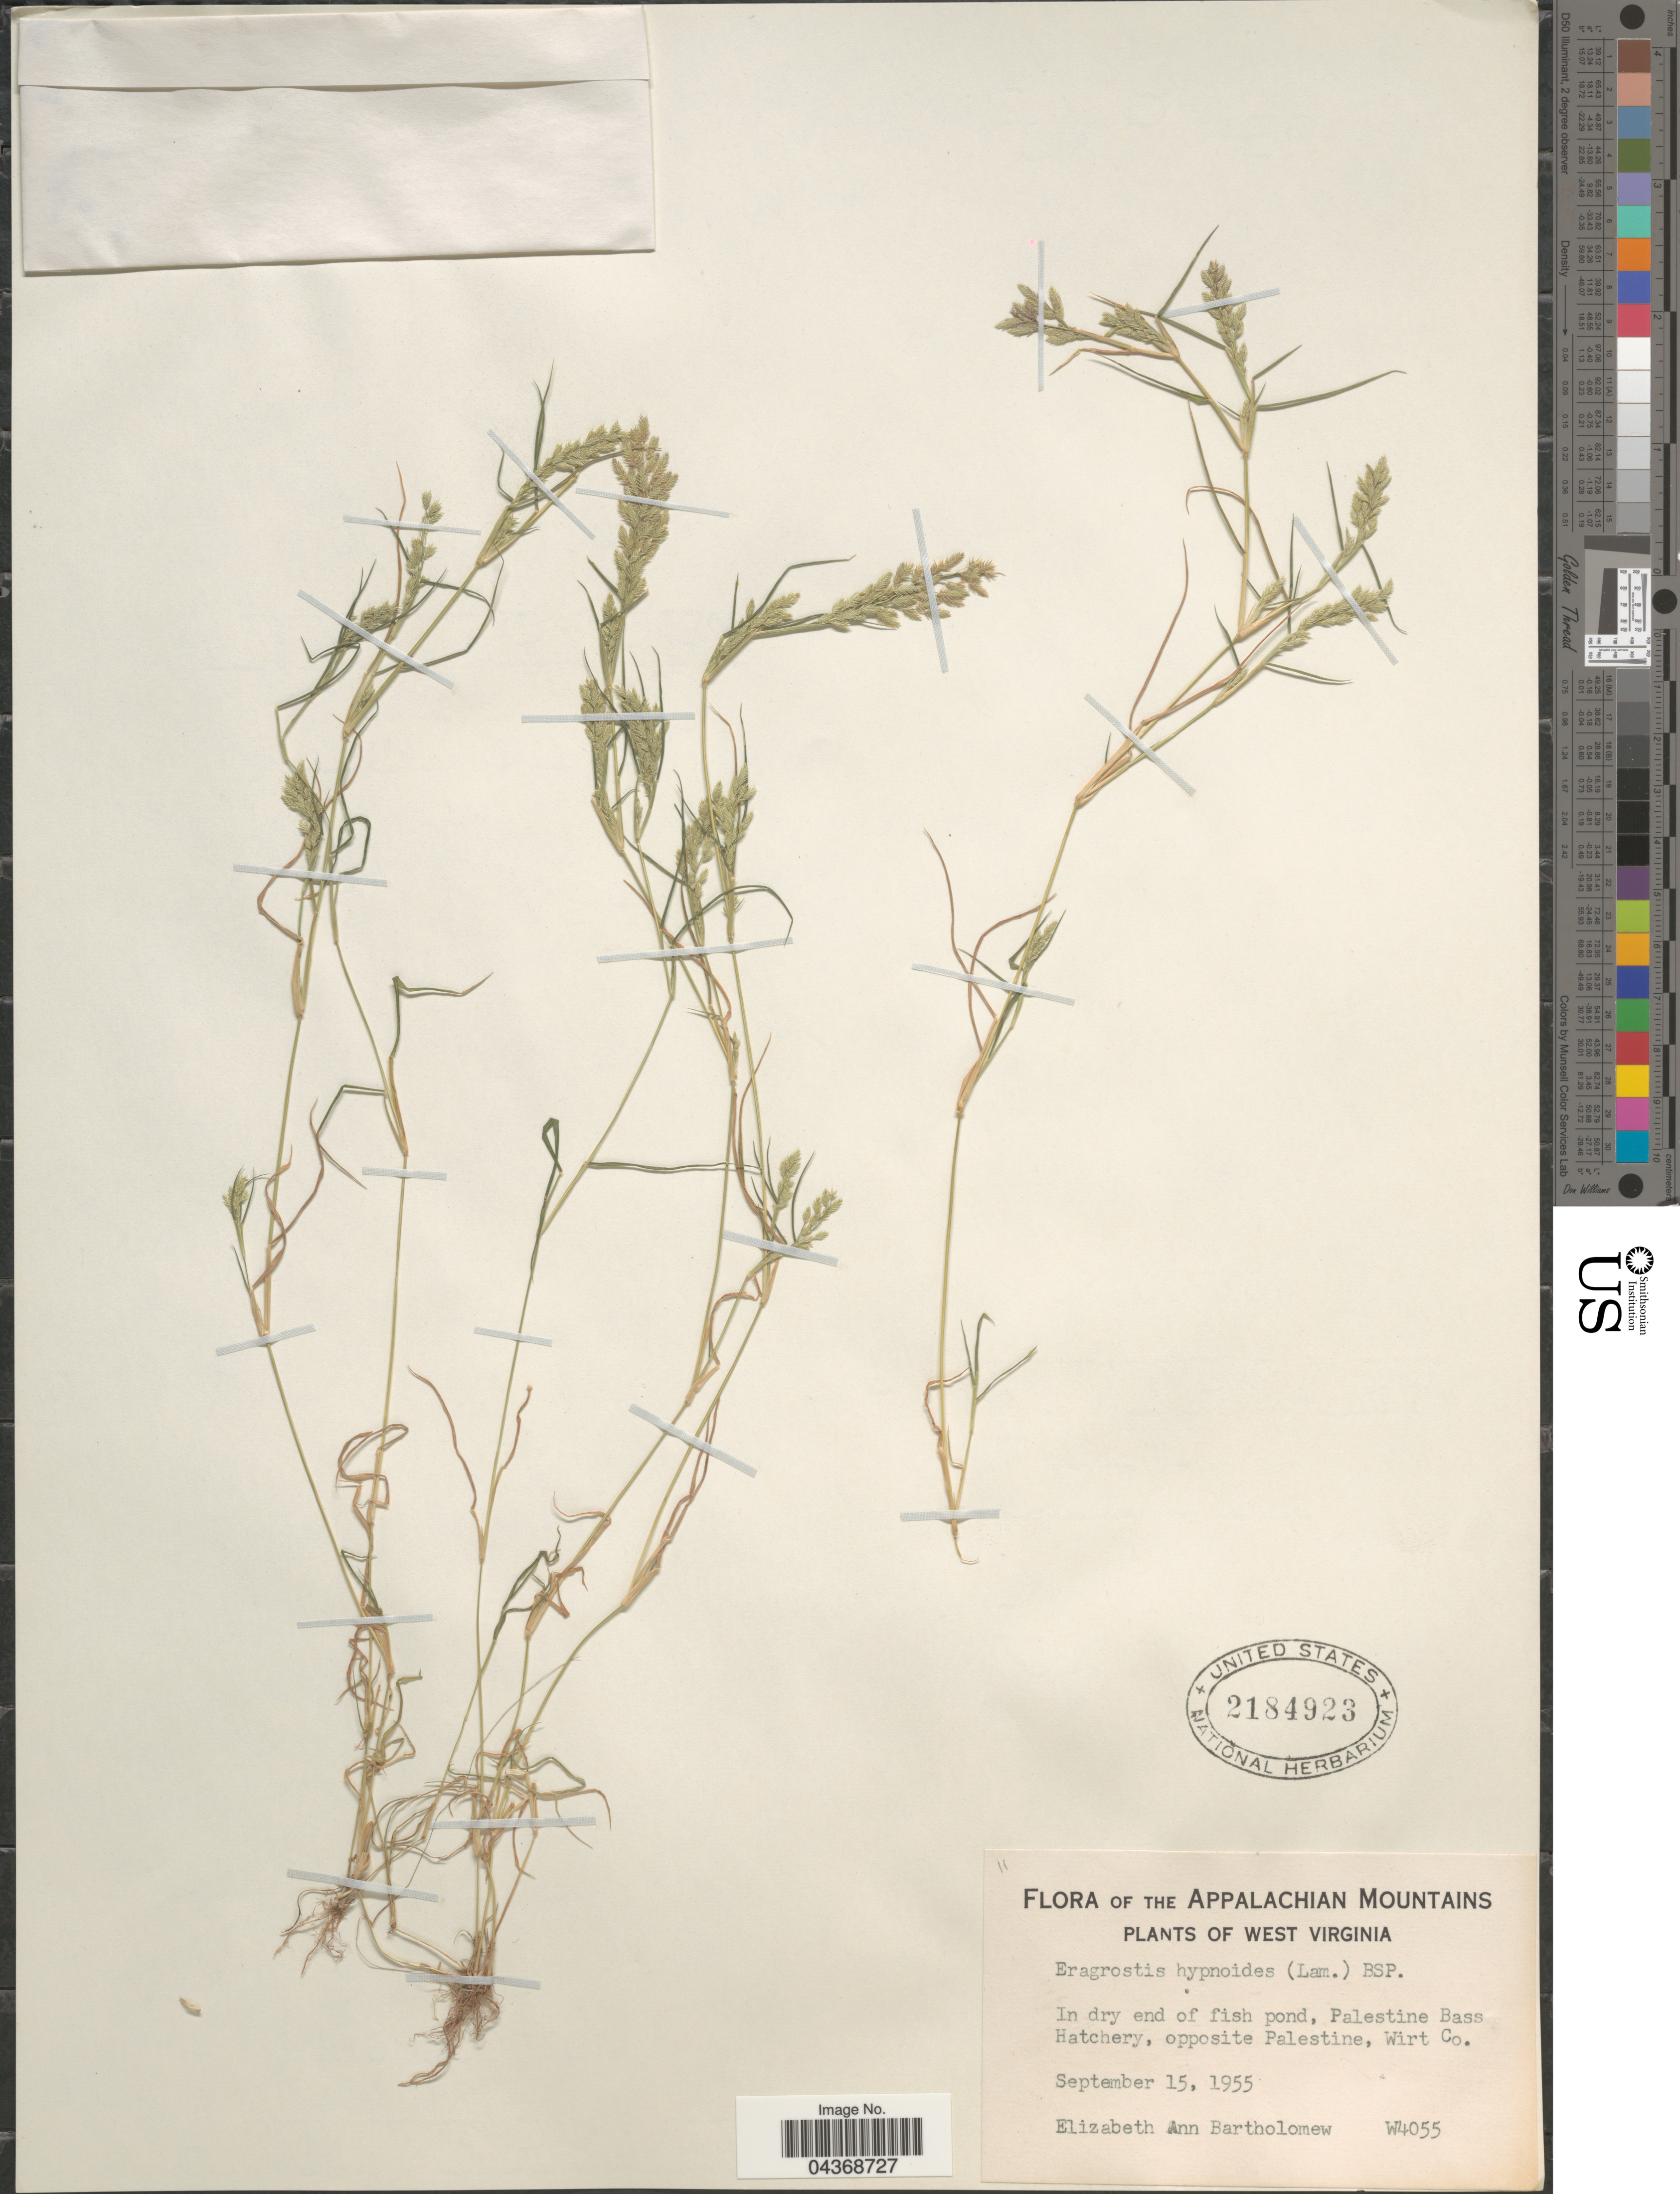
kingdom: Plantae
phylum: Tracheophyta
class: Liliopsida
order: Poales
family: Poaceae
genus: Eragrostis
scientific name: Eragrostis hypnoides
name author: (Lam.) Britton, Stearns & Poggenb.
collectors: E. Bartholomew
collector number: W4055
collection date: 1955-09-15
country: United States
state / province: West Virginia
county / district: Wirt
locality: The Appalachian Mountains. In dry end of fish pond, Palestine Bass Hatchery, opposite Palestine, Wirt Co.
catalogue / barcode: US 2184923